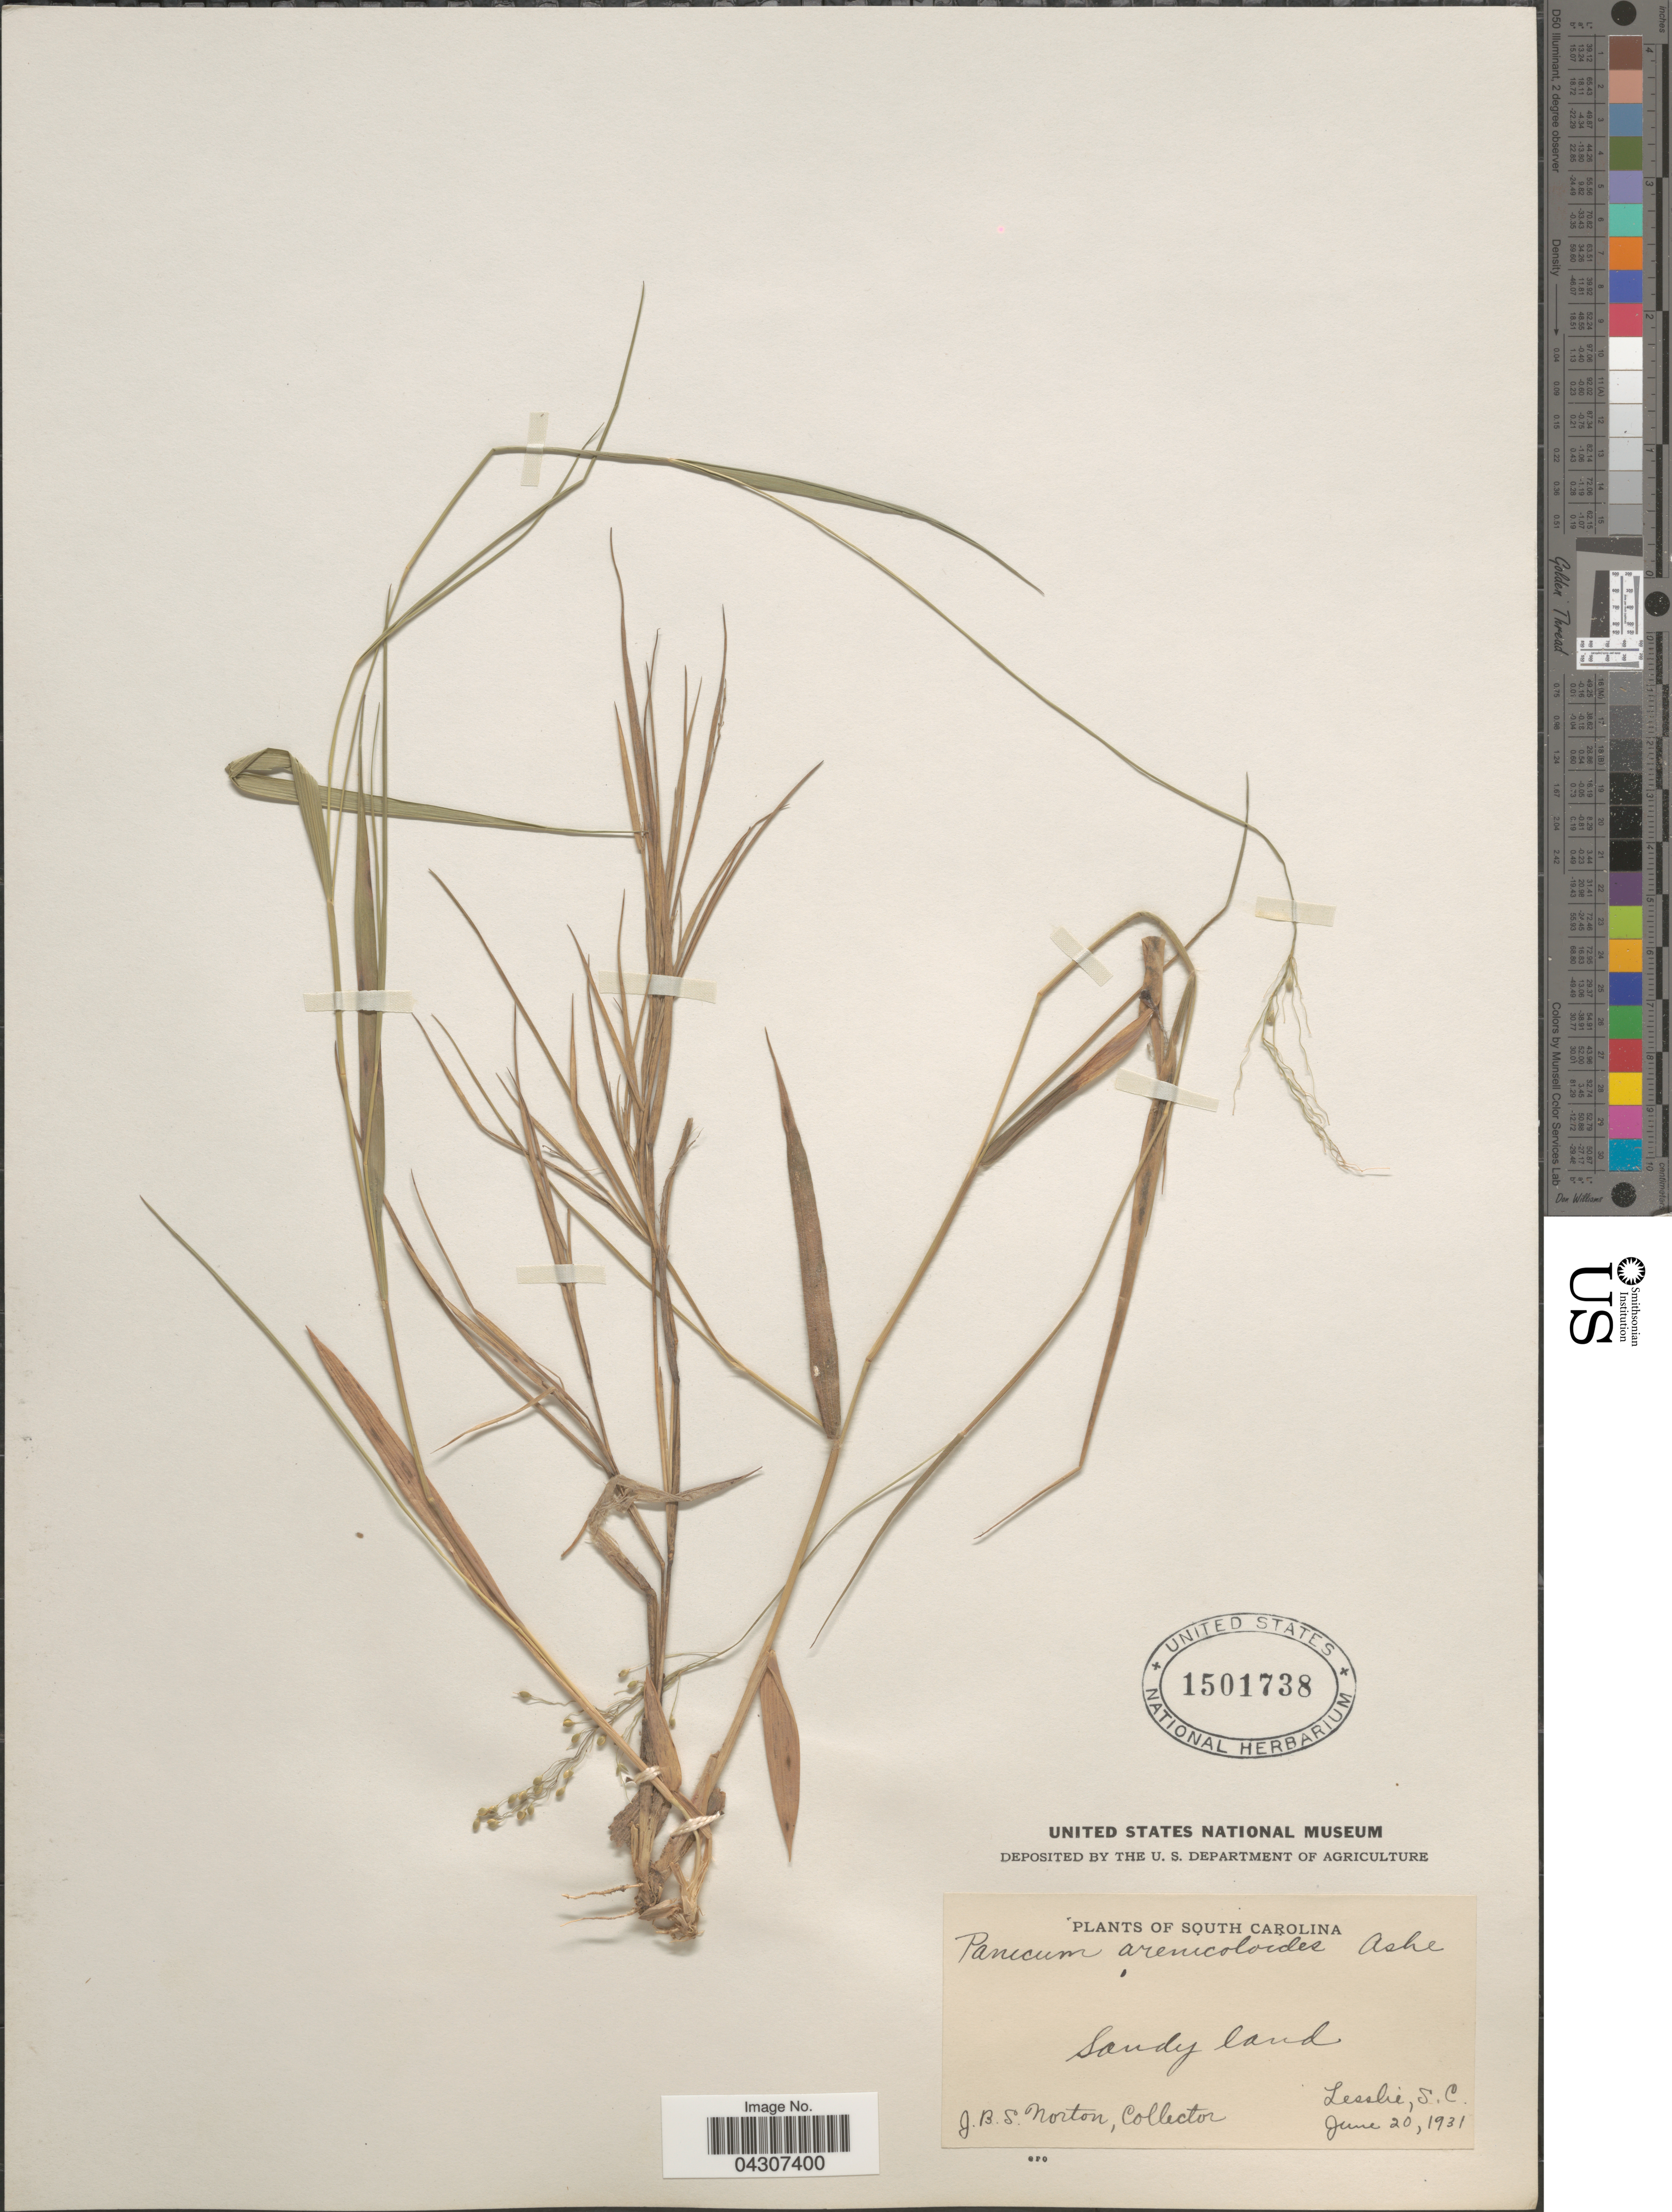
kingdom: Plantae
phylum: Tracheophyta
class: Liliopsida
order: Poales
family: Poaceae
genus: Dichanthelium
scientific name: Dichanthelium aciculare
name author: (Desv. ex Poir.) Gould & C.A. Clark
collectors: J. B. S. Morton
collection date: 1931-06-20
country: United States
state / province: South Carolina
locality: Sandy land. Lesslie.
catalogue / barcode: US 1501738